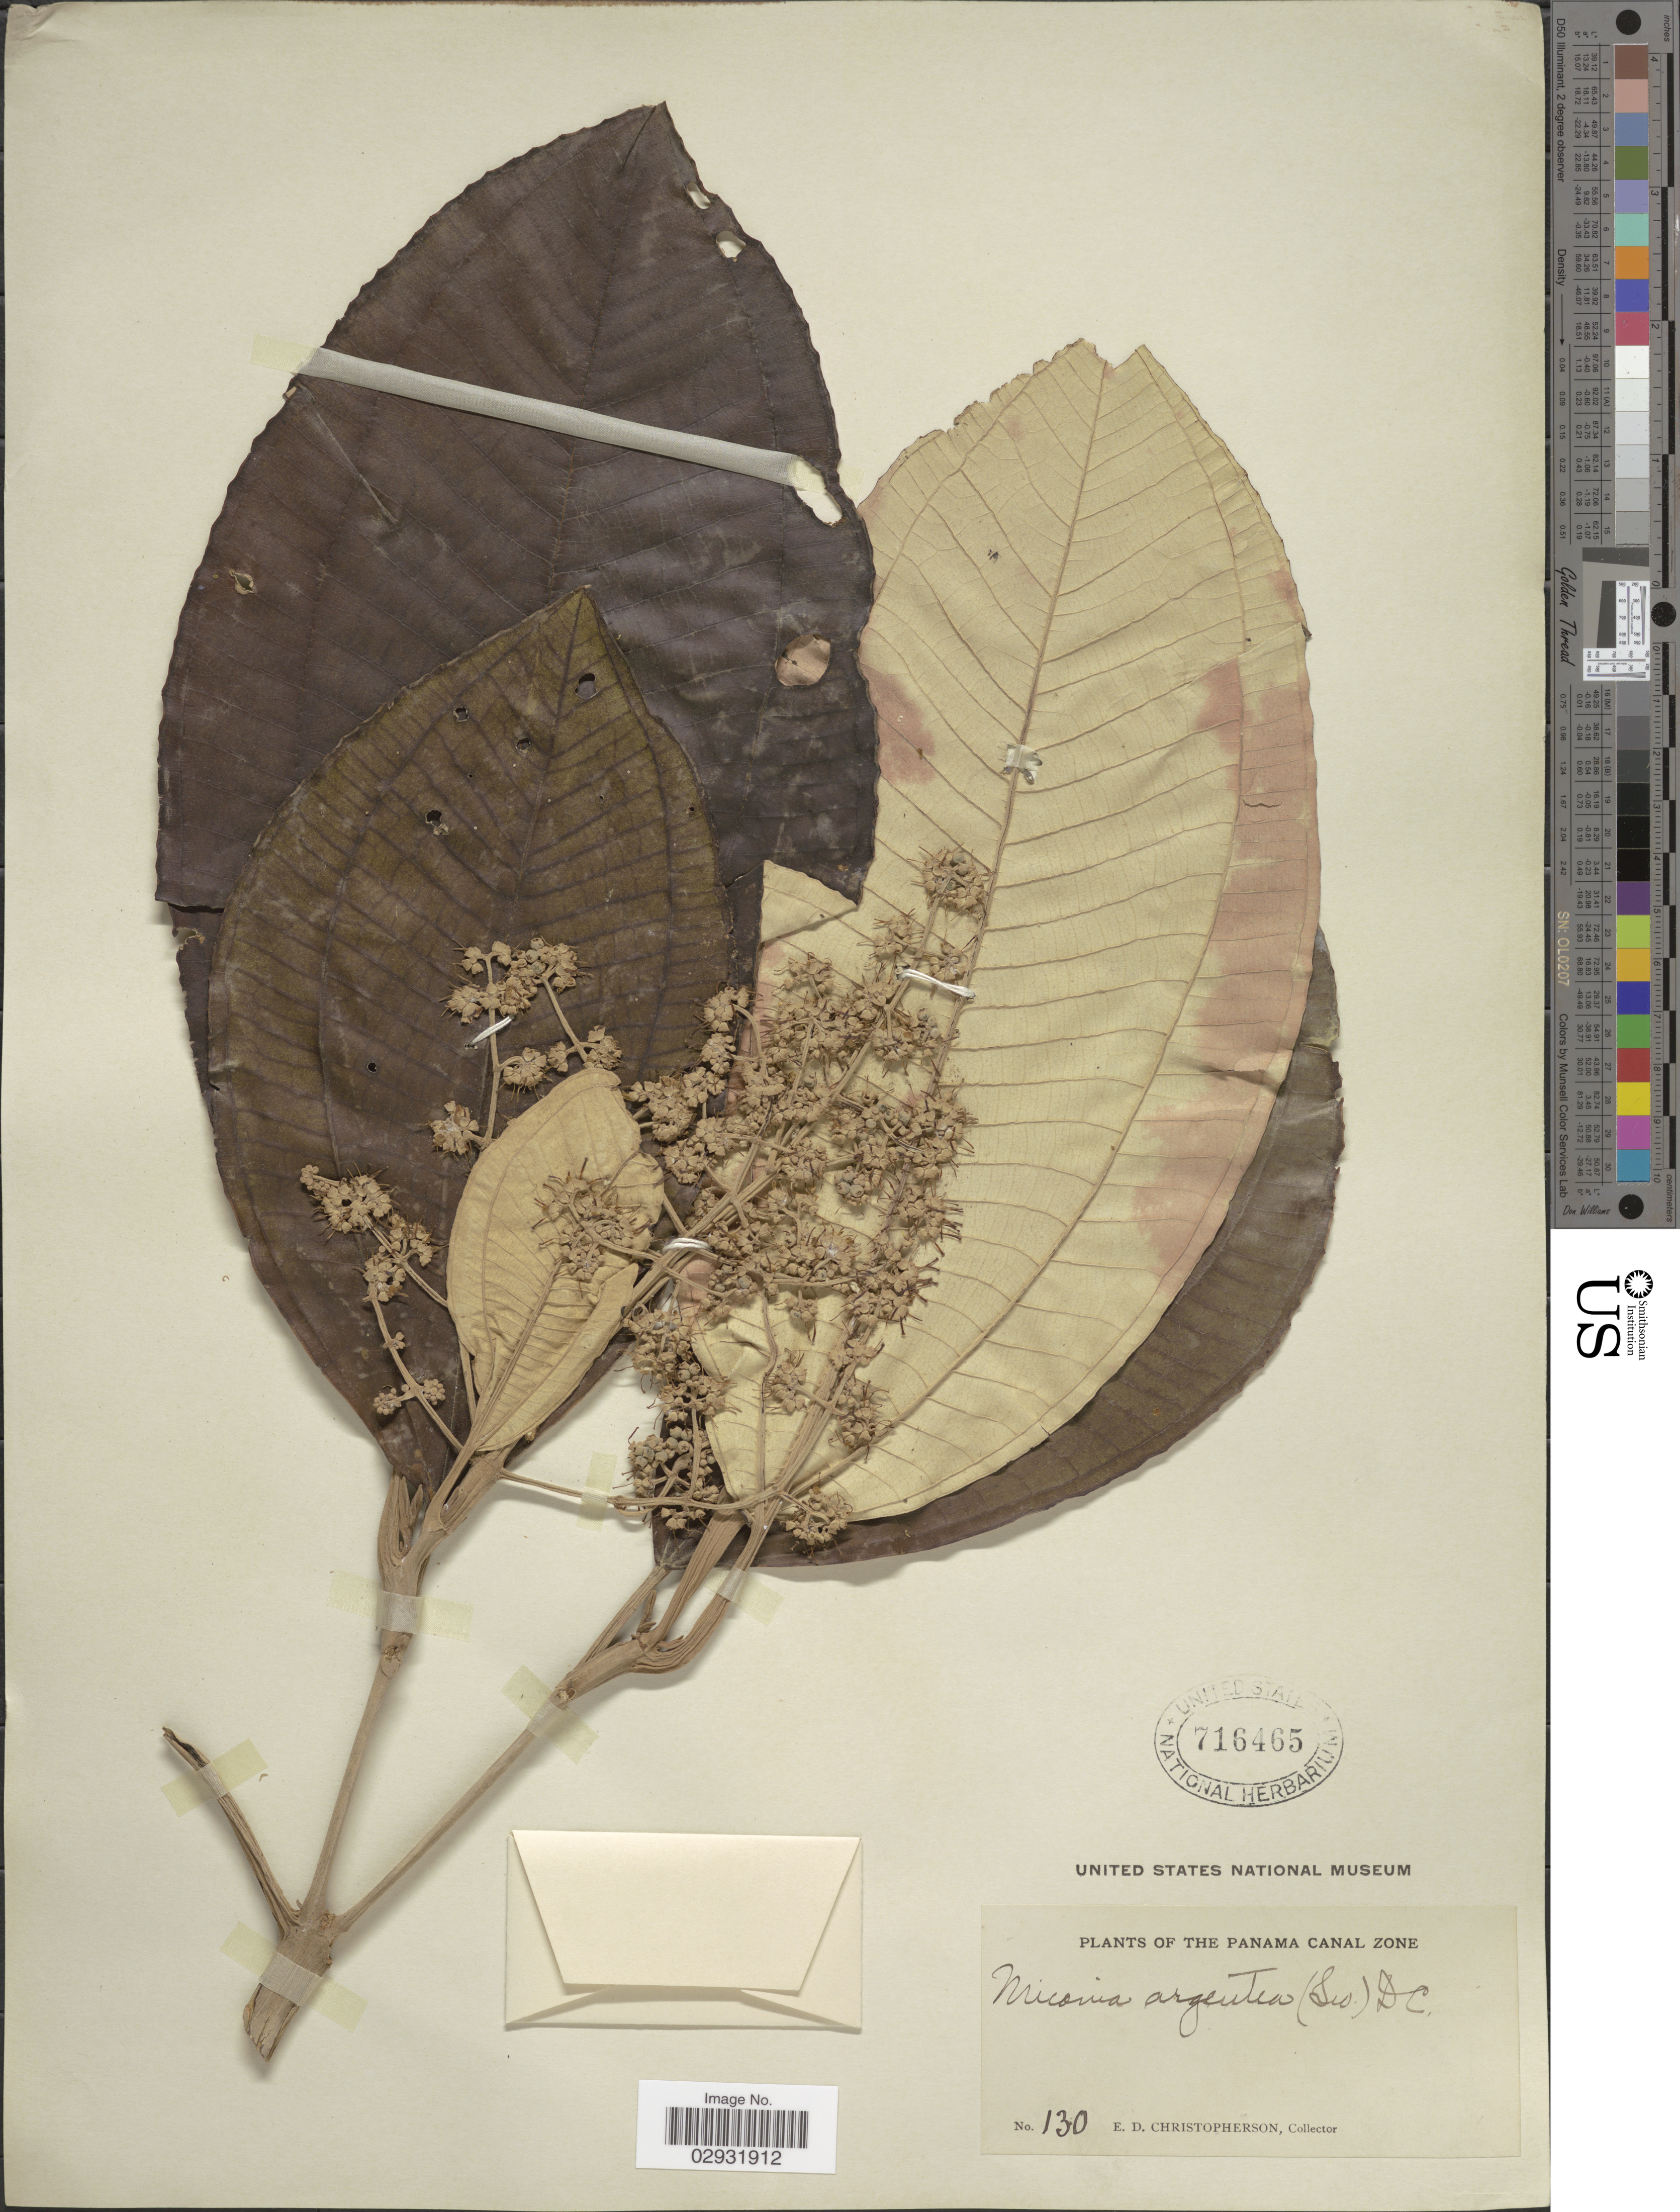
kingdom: Plantae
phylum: Tracheophyta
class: Magnoliopsida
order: Myrtales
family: Melastomataceae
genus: Miconia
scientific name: Miconia argentea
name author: (Sw.) DC.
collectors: E. Christopherson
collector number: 130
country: Panama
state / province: Colón / Panamá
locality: Panama Canal Zone.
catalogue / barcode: US 716465